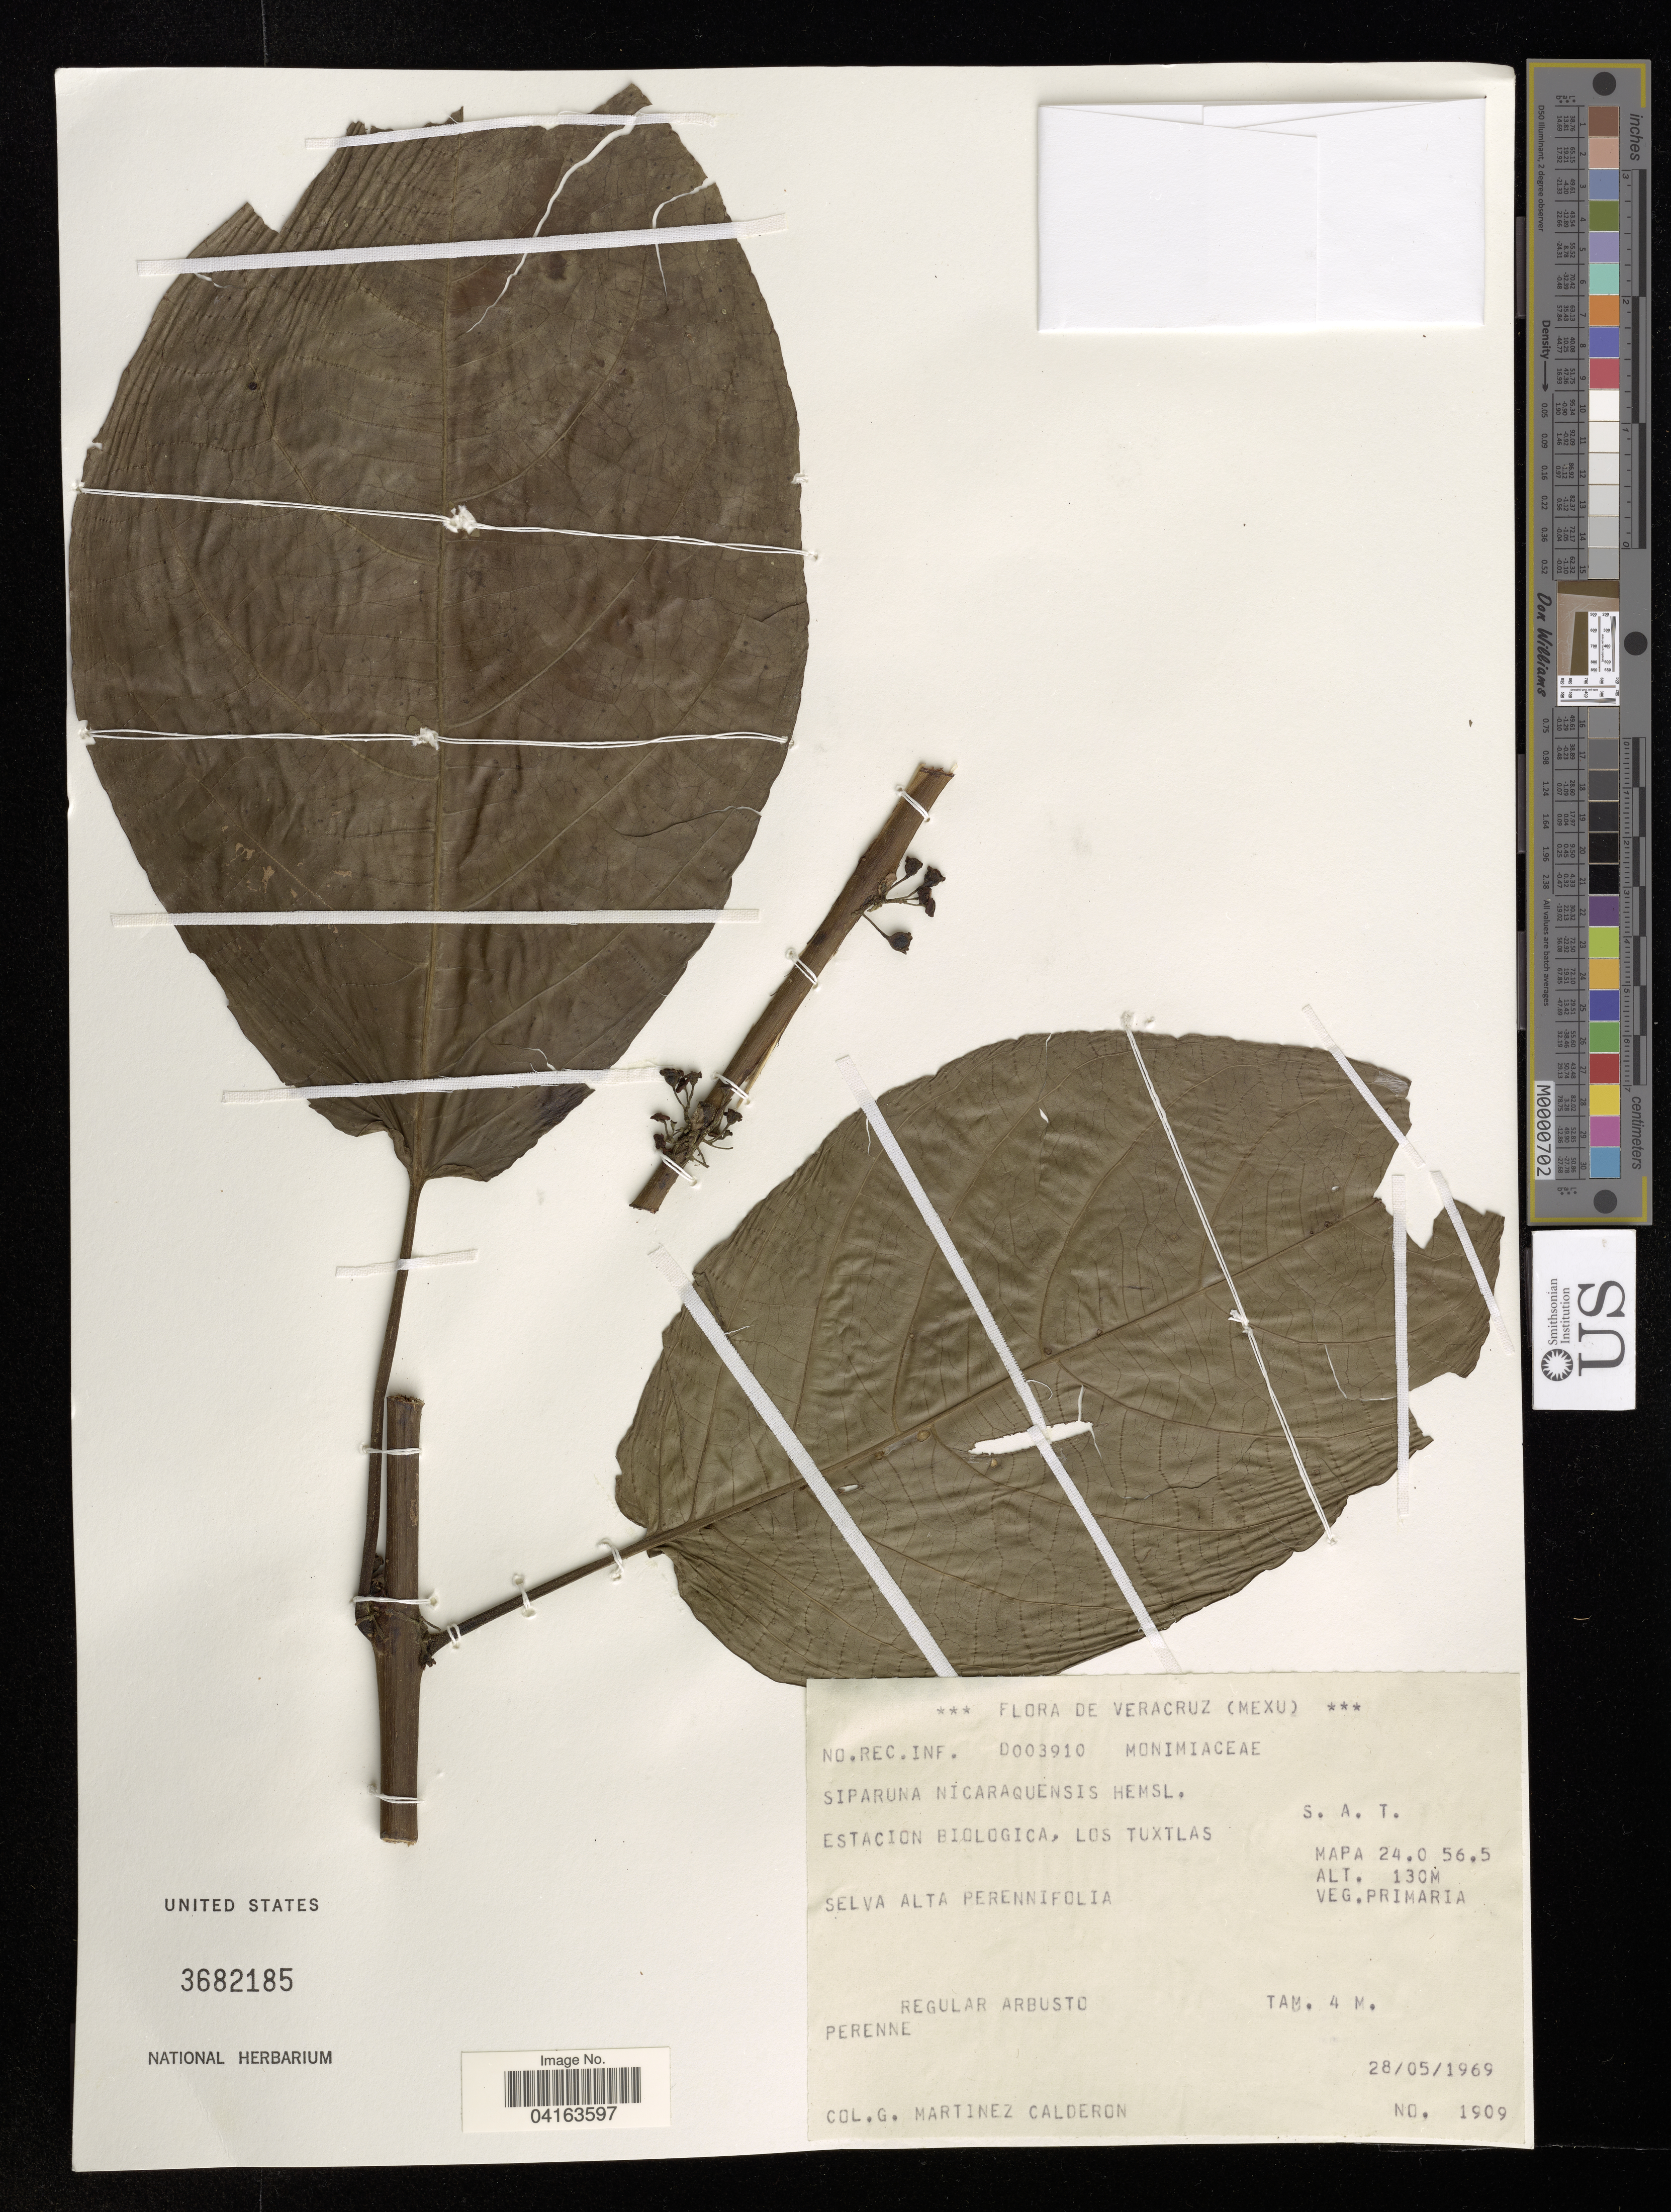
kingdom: Plantae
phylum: Tracheophyta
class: Magnoliopsida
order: Laurales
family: Siparunaceae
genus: Siparuna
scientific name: Siparuna nicaraguensis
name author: Hemsl.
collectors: G. Martínez Calderón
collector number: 1909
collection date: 1969-05-28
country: Mexico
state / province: Veracruz Llave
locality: Estacion Biologica, Los Tuxtlas.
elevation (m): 130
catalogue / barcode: US 3682185